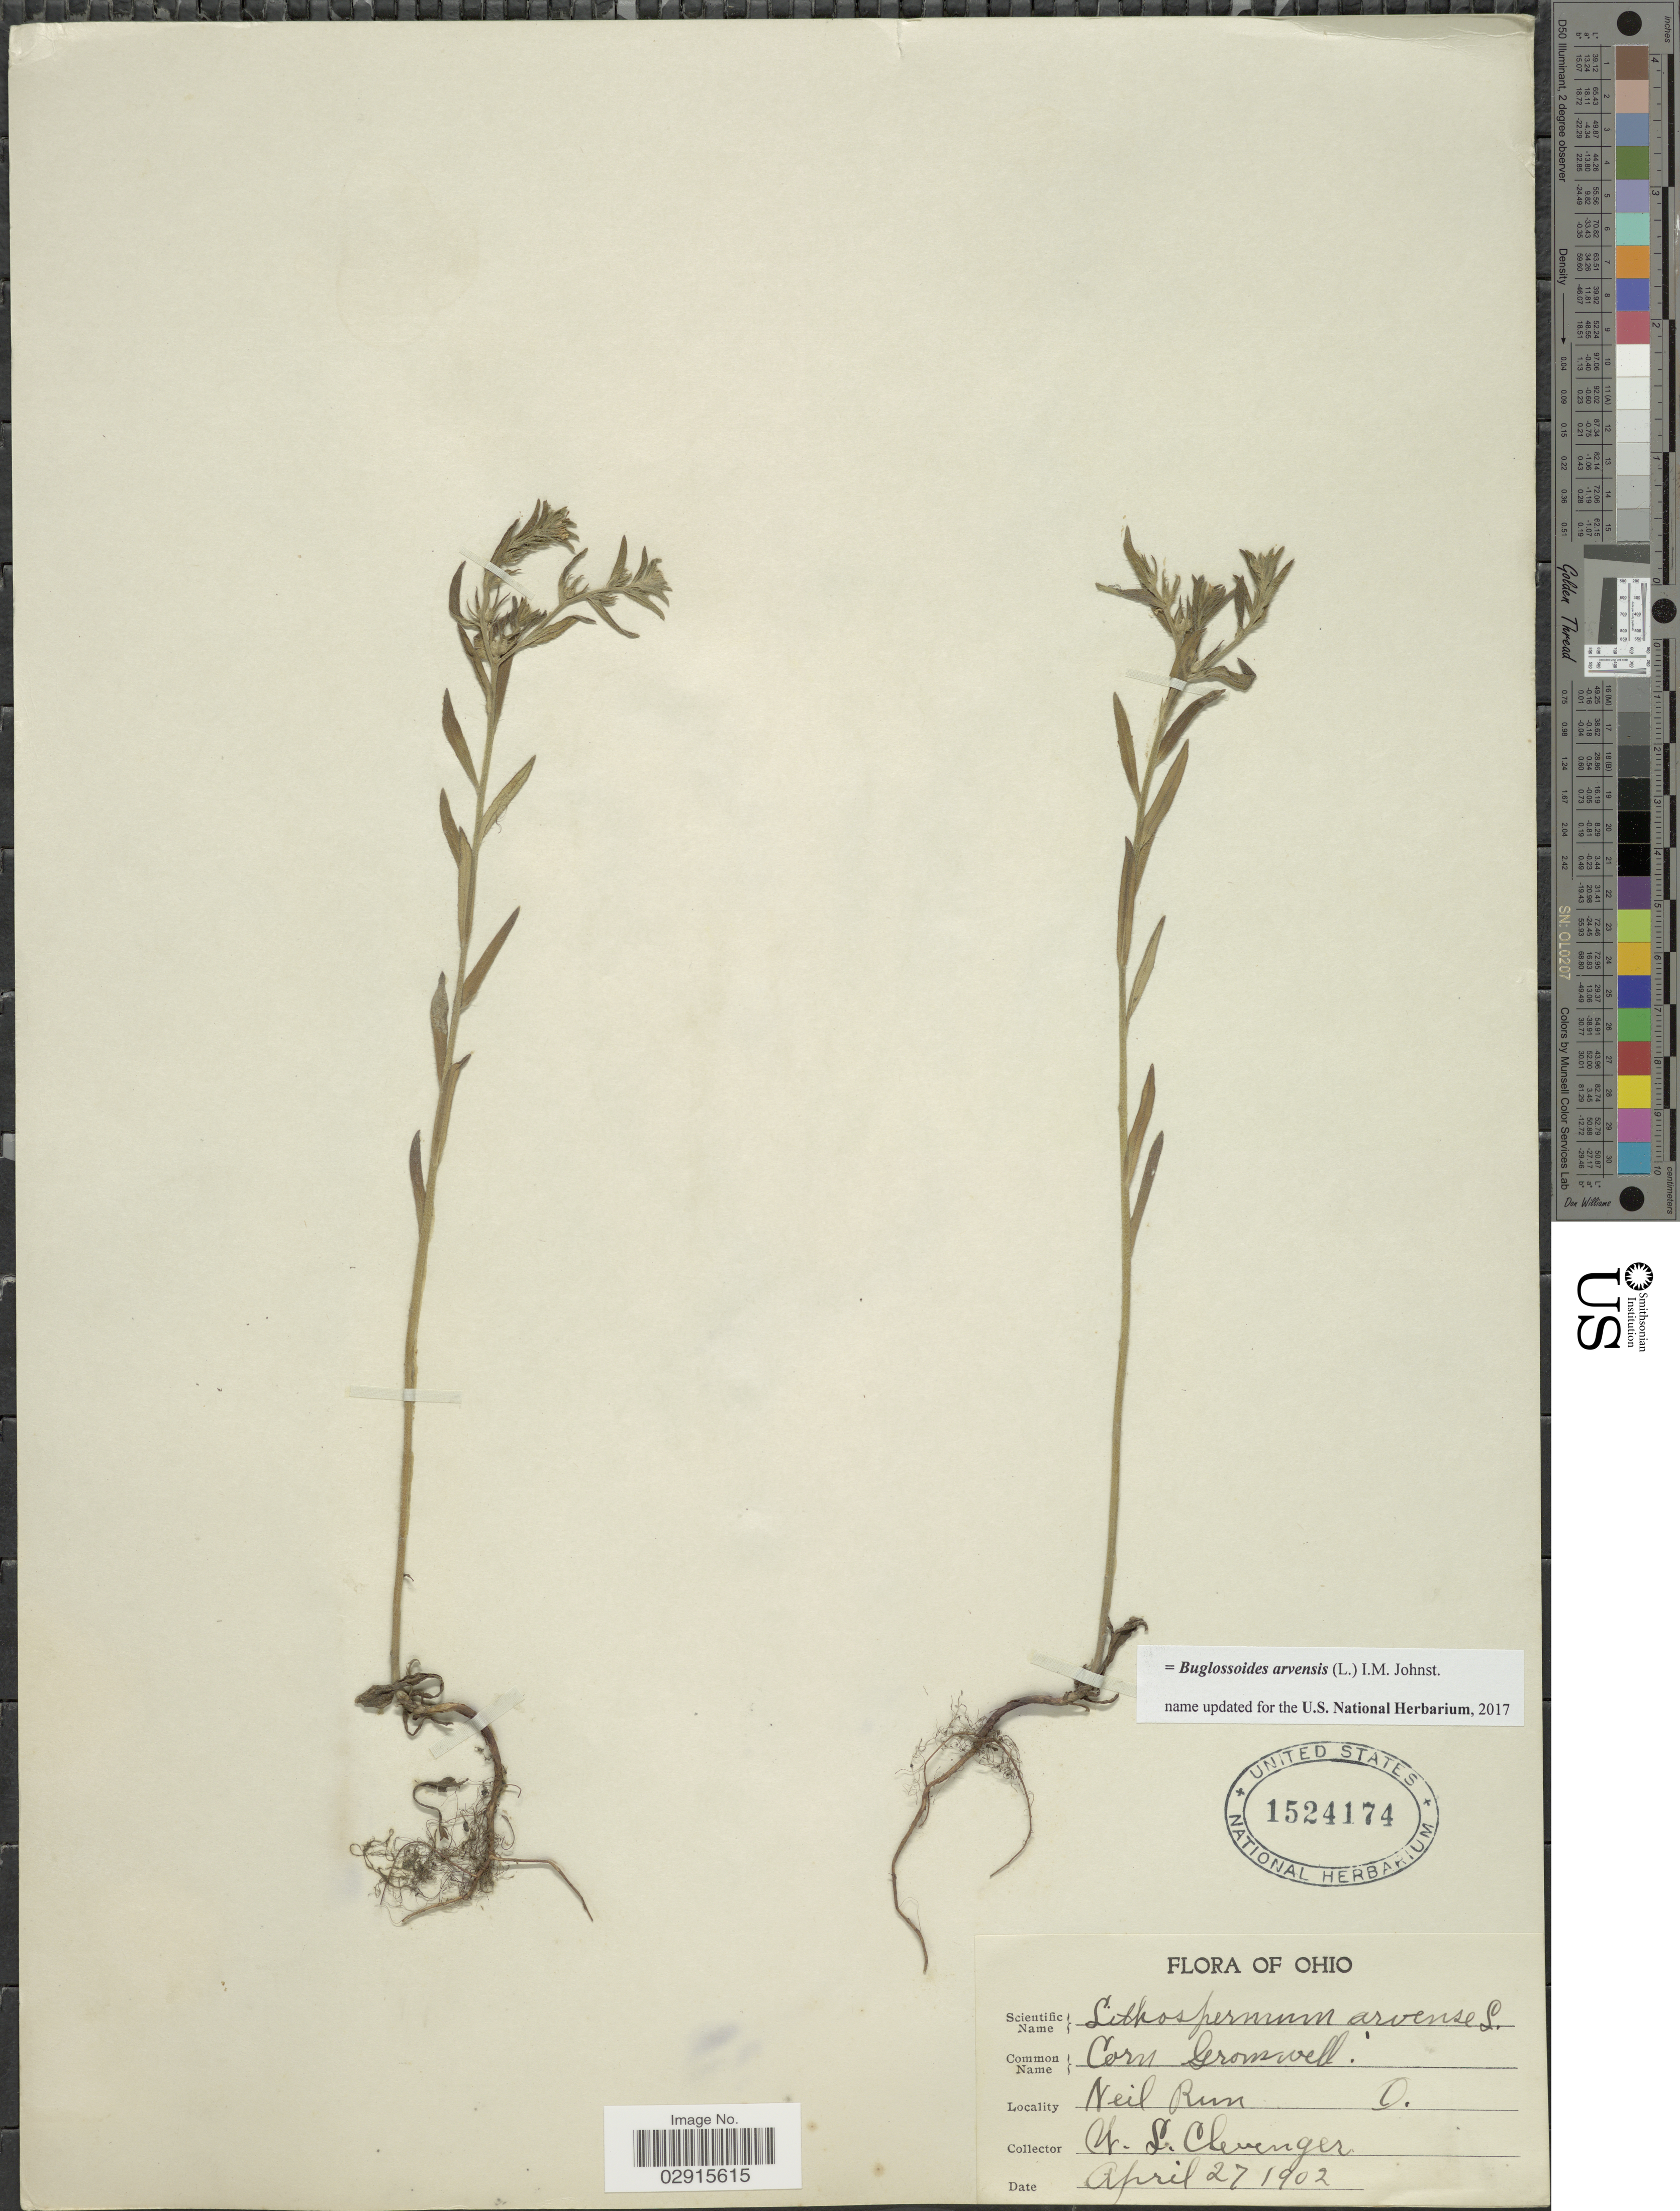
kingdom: Plantae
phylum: Tracheophyta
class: Magnoliopsida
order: Boraginales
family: Boraginaceae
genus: Buglossoides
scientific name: Buglossoides arvensis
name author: (L.) I.M. Johnst.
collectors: W. Clevenger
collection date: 1902-04-27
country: United States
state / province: Ohio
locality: Neil Run.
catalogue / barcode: US 1524174